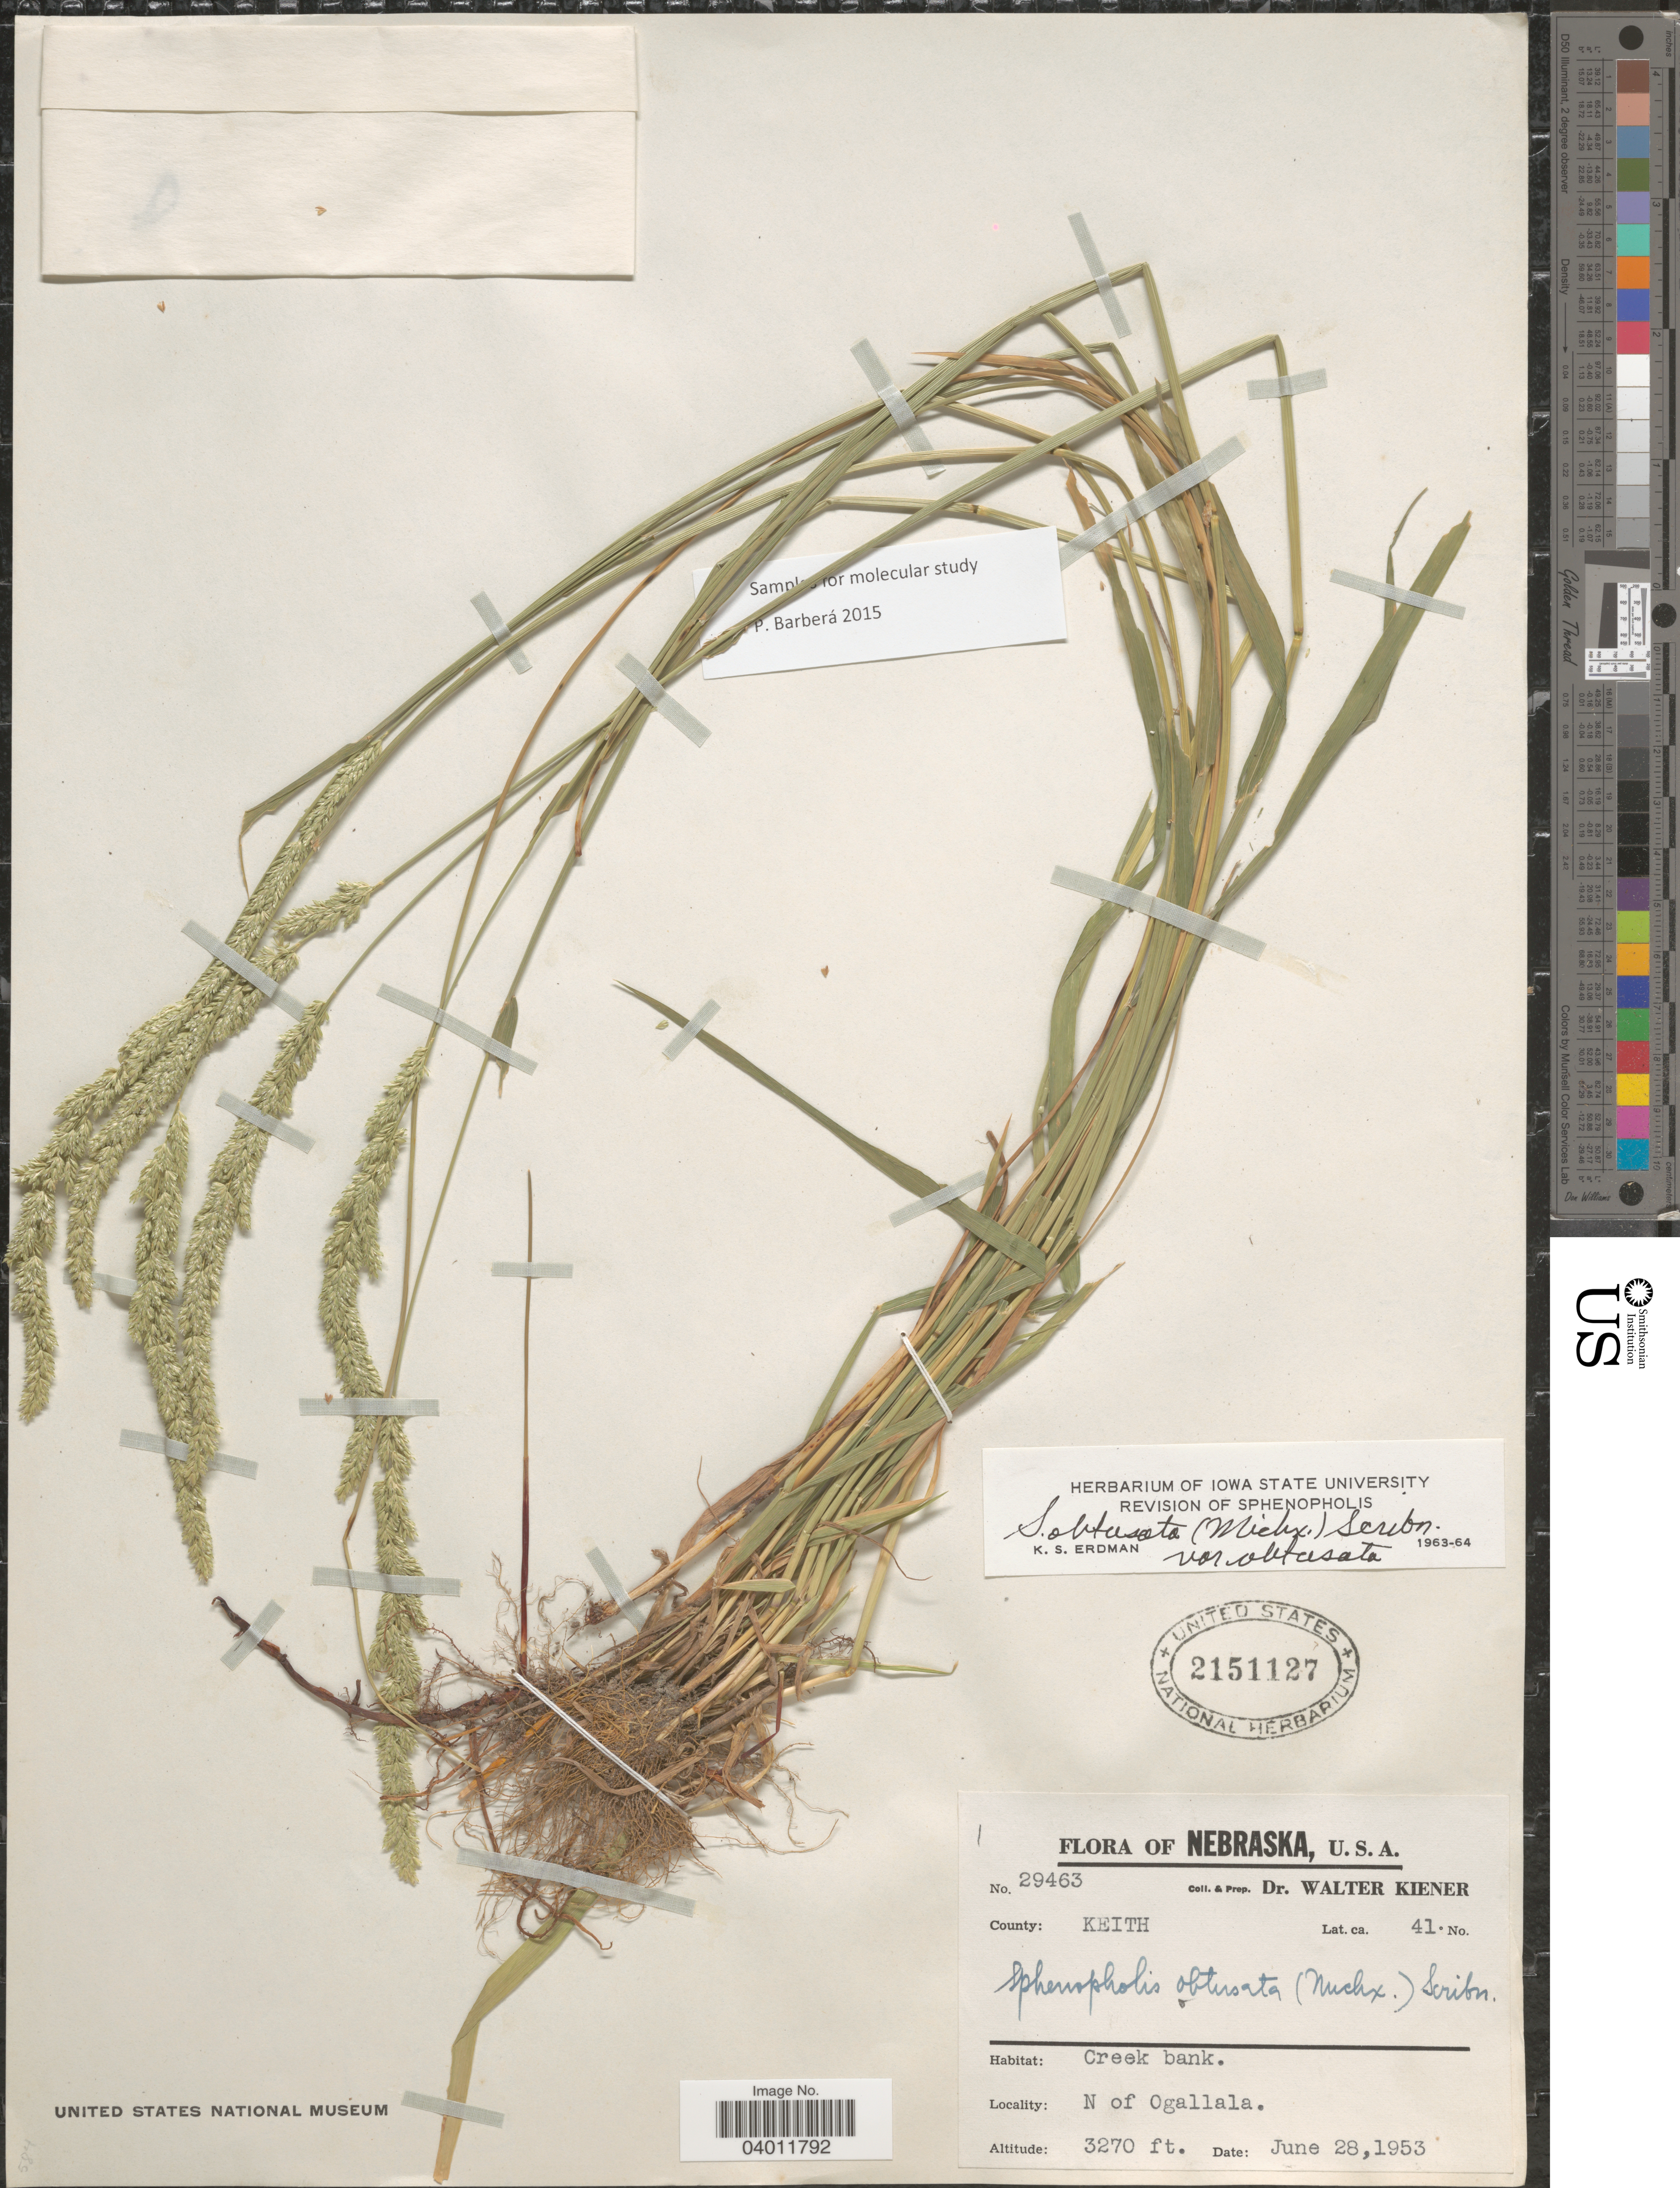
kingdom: Plantae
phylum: Tracheophyta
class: Liliopsida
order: Poales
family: Poaceae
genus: Sphenopholis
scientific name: Sphenopholis obtusata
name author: (Michx.) Scribn.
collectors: W. Kiener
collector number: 29463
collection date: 1953-06-28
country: United States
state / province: Nebraska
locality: County: Keith. Creek bank. N of Ogallala.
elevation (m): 997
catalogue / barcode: US 2151127